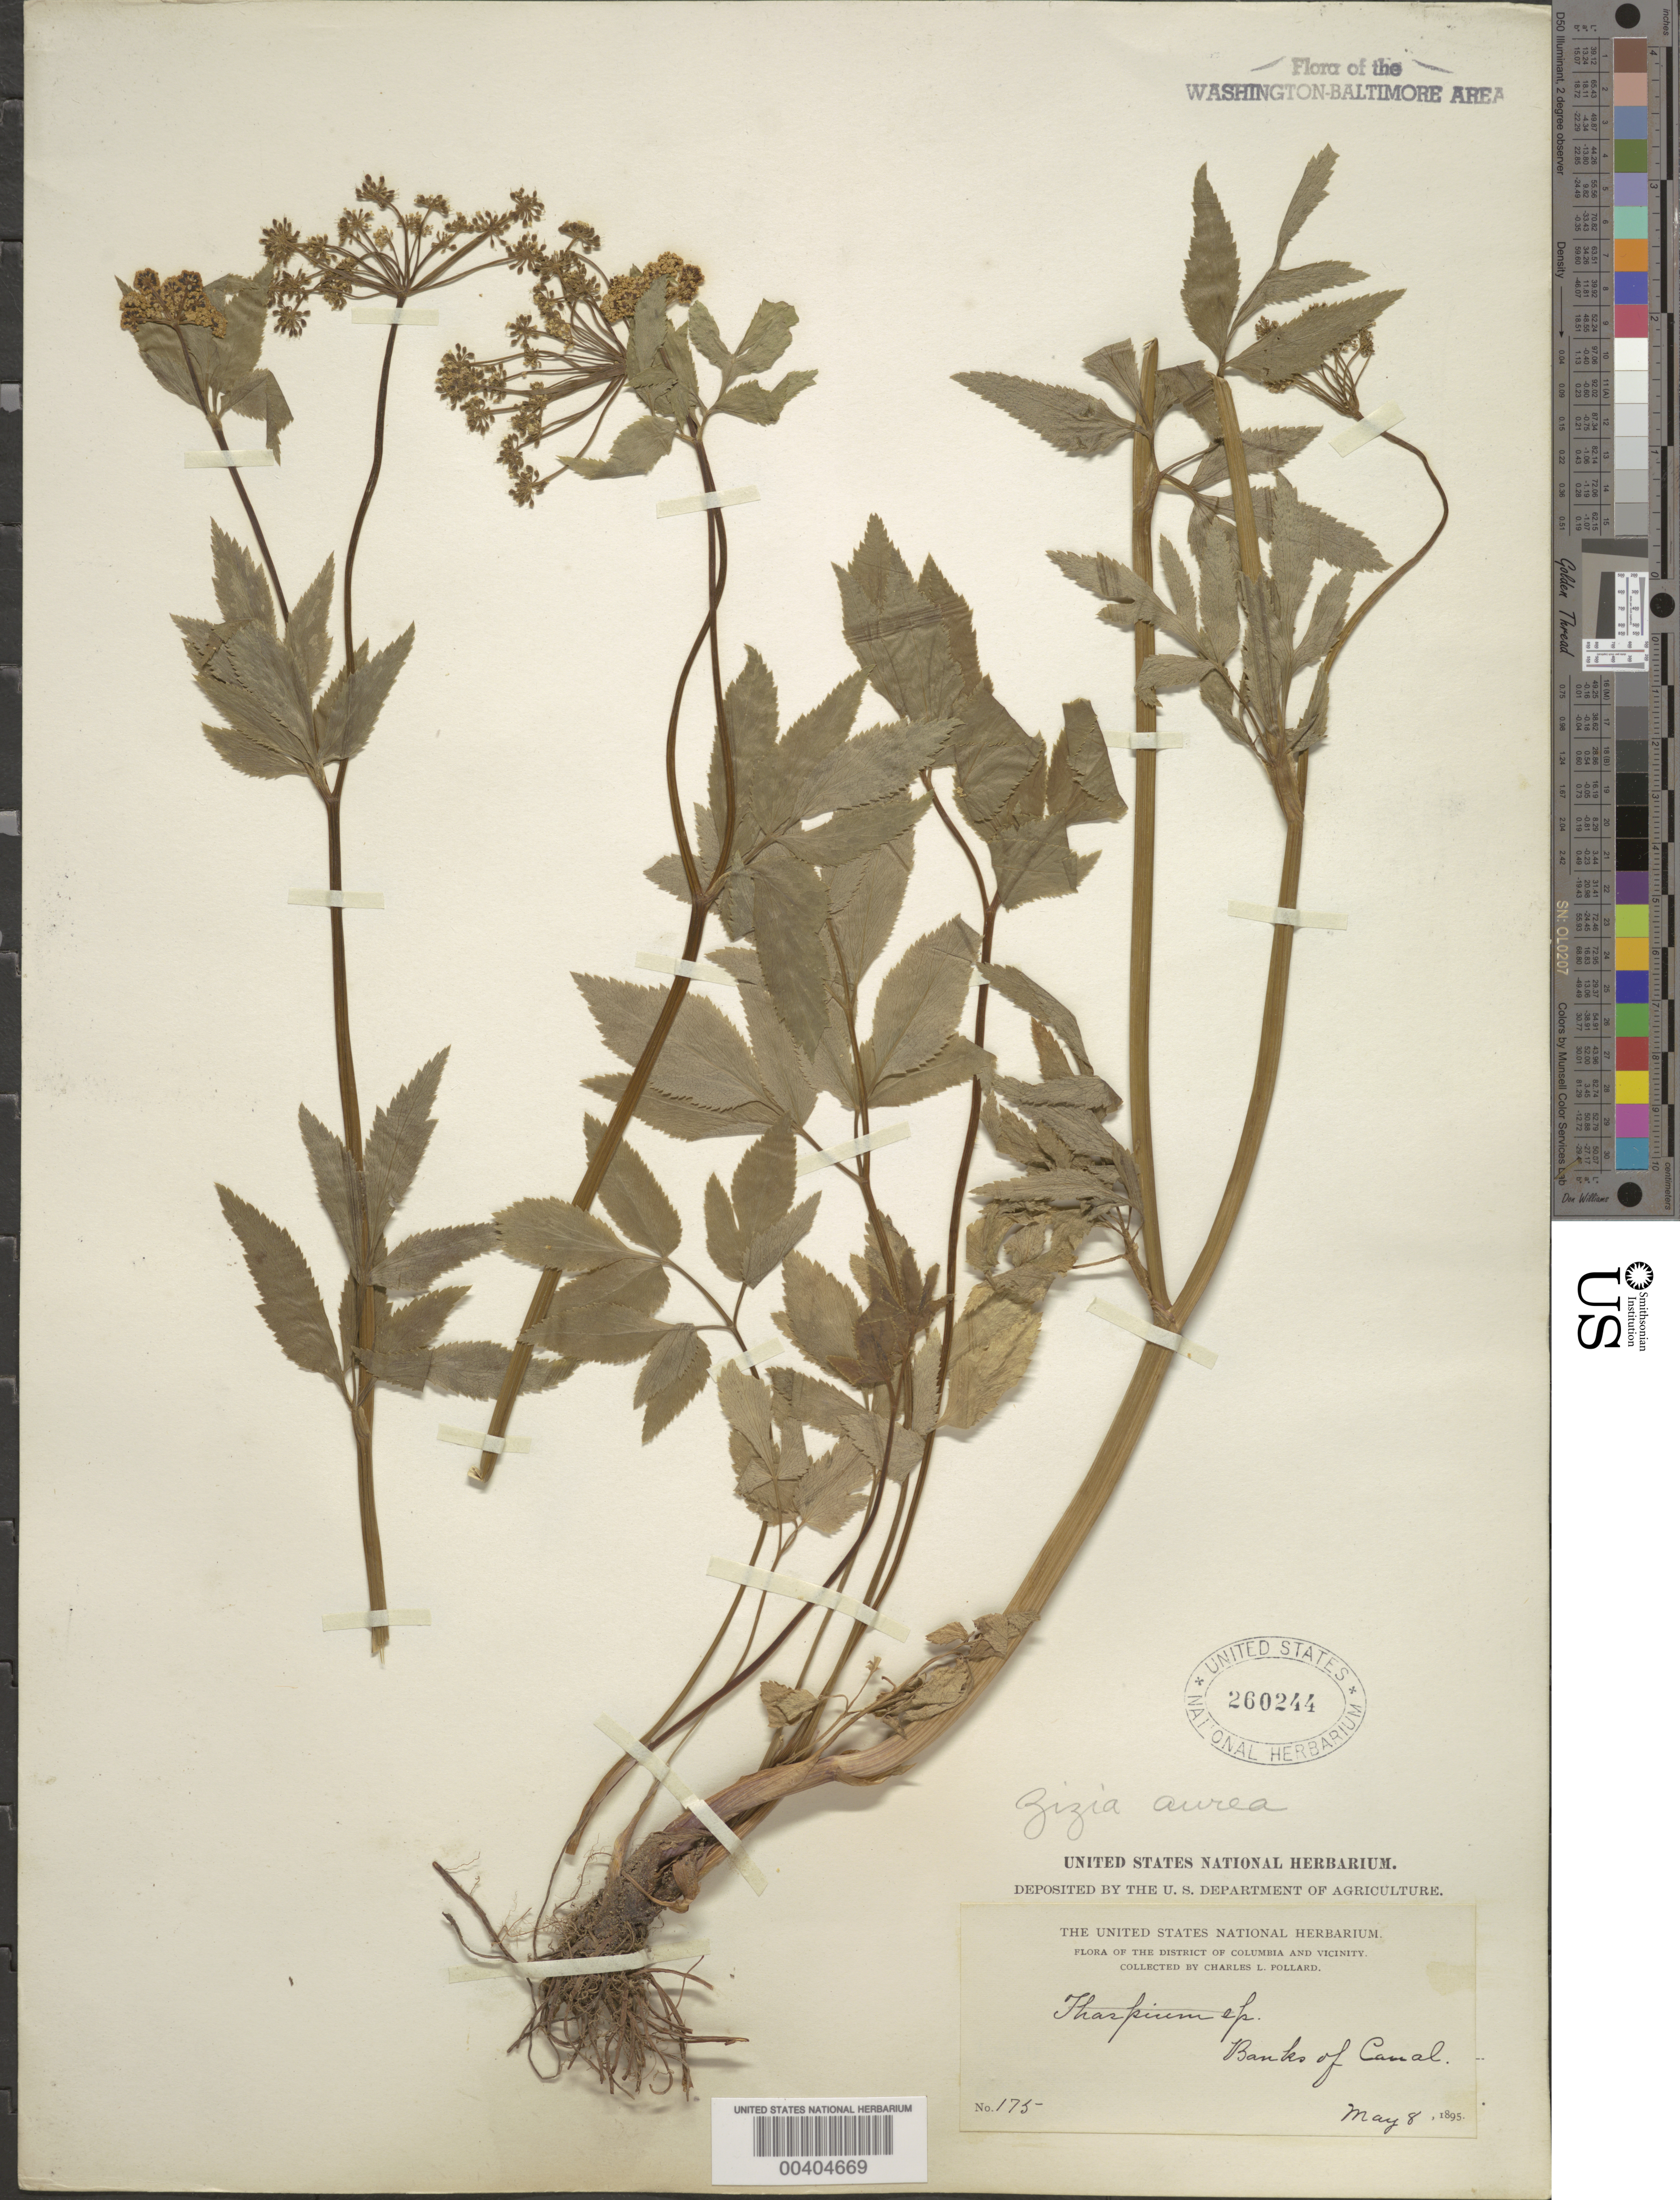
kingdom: Plantae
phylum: Tracheophyta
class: Magnoliopsida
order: Apiales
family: Apiaceae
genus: Zizia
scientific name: Zizia aurea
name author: (L.) Koch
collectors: C. L. Pollard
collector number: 175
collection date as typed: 08 May 1895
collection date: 1895-05-08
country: United States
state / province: District of Columbia / Maryland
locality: Banks of Canal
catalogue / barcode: US 260244